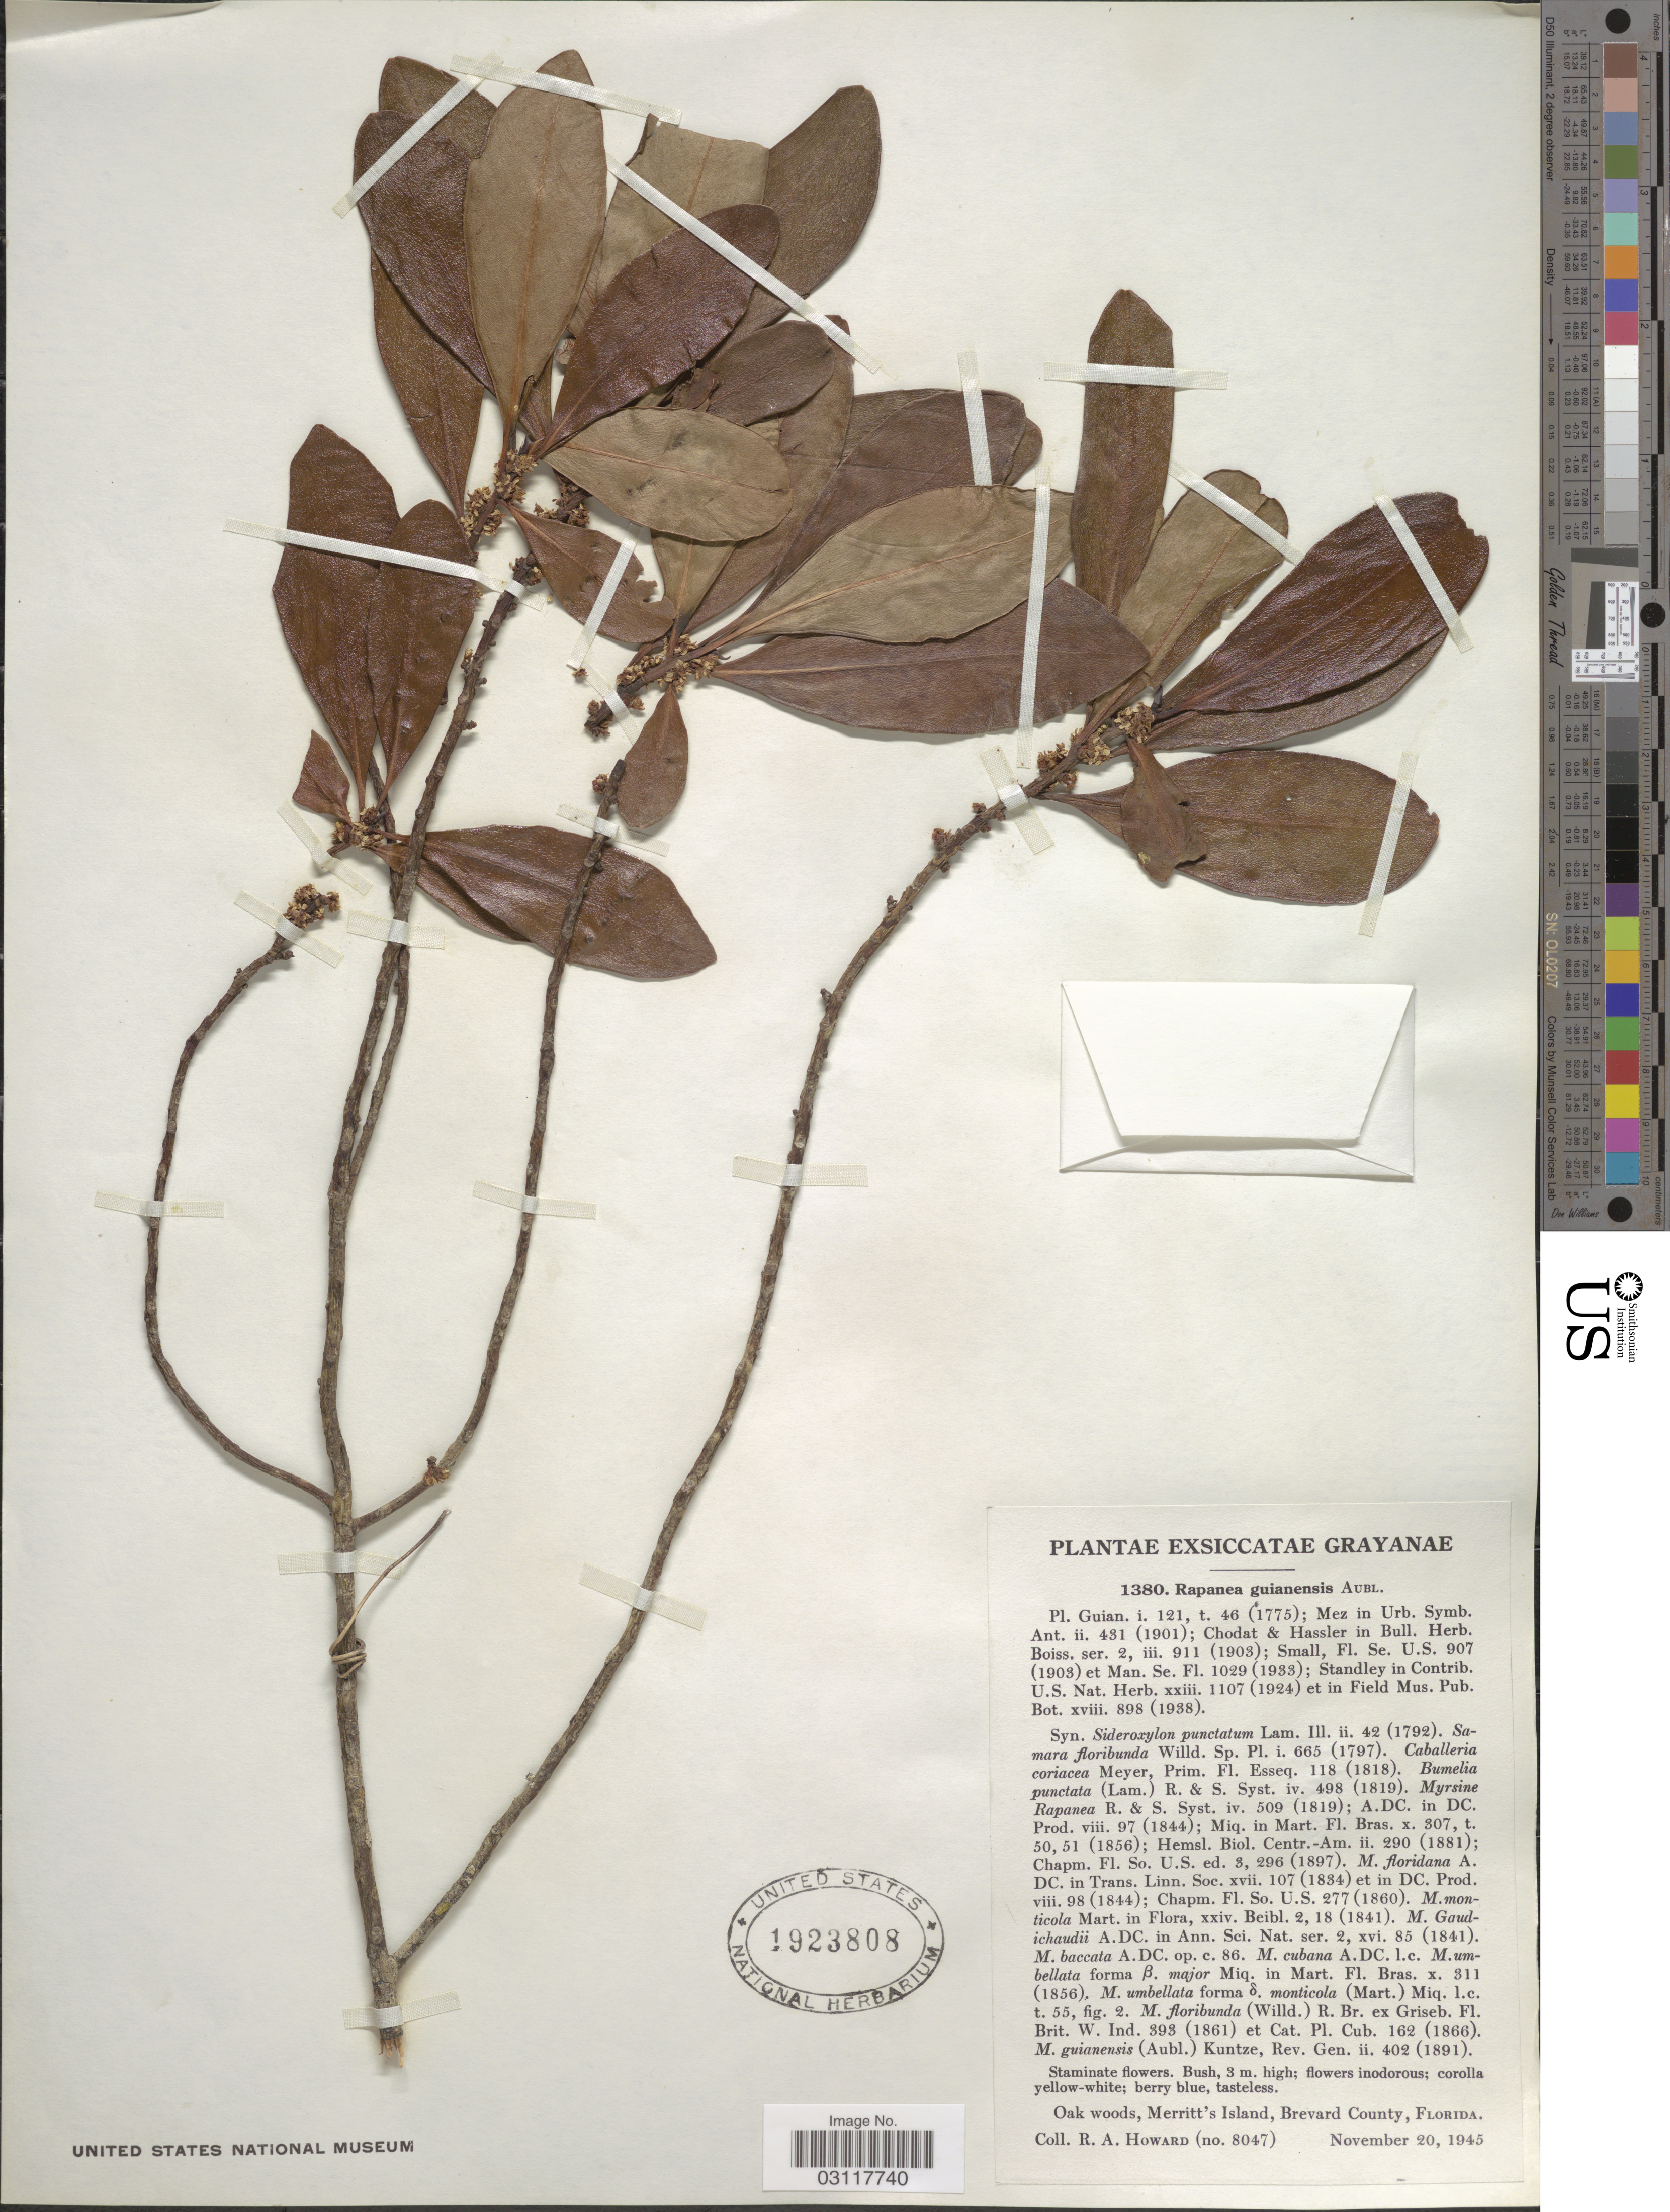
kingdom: Plantae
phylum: Tracheophyta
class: Magnoliopsida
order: Ericales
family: Primulaceae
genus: Rapanea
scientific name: Rapanea guianensis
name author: Aubl.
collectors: R. A. Howard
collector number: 8047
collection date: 1945-11-20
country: United States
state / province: Florida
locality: Merritt's Island, Brevard County.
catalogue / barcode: US 1923808